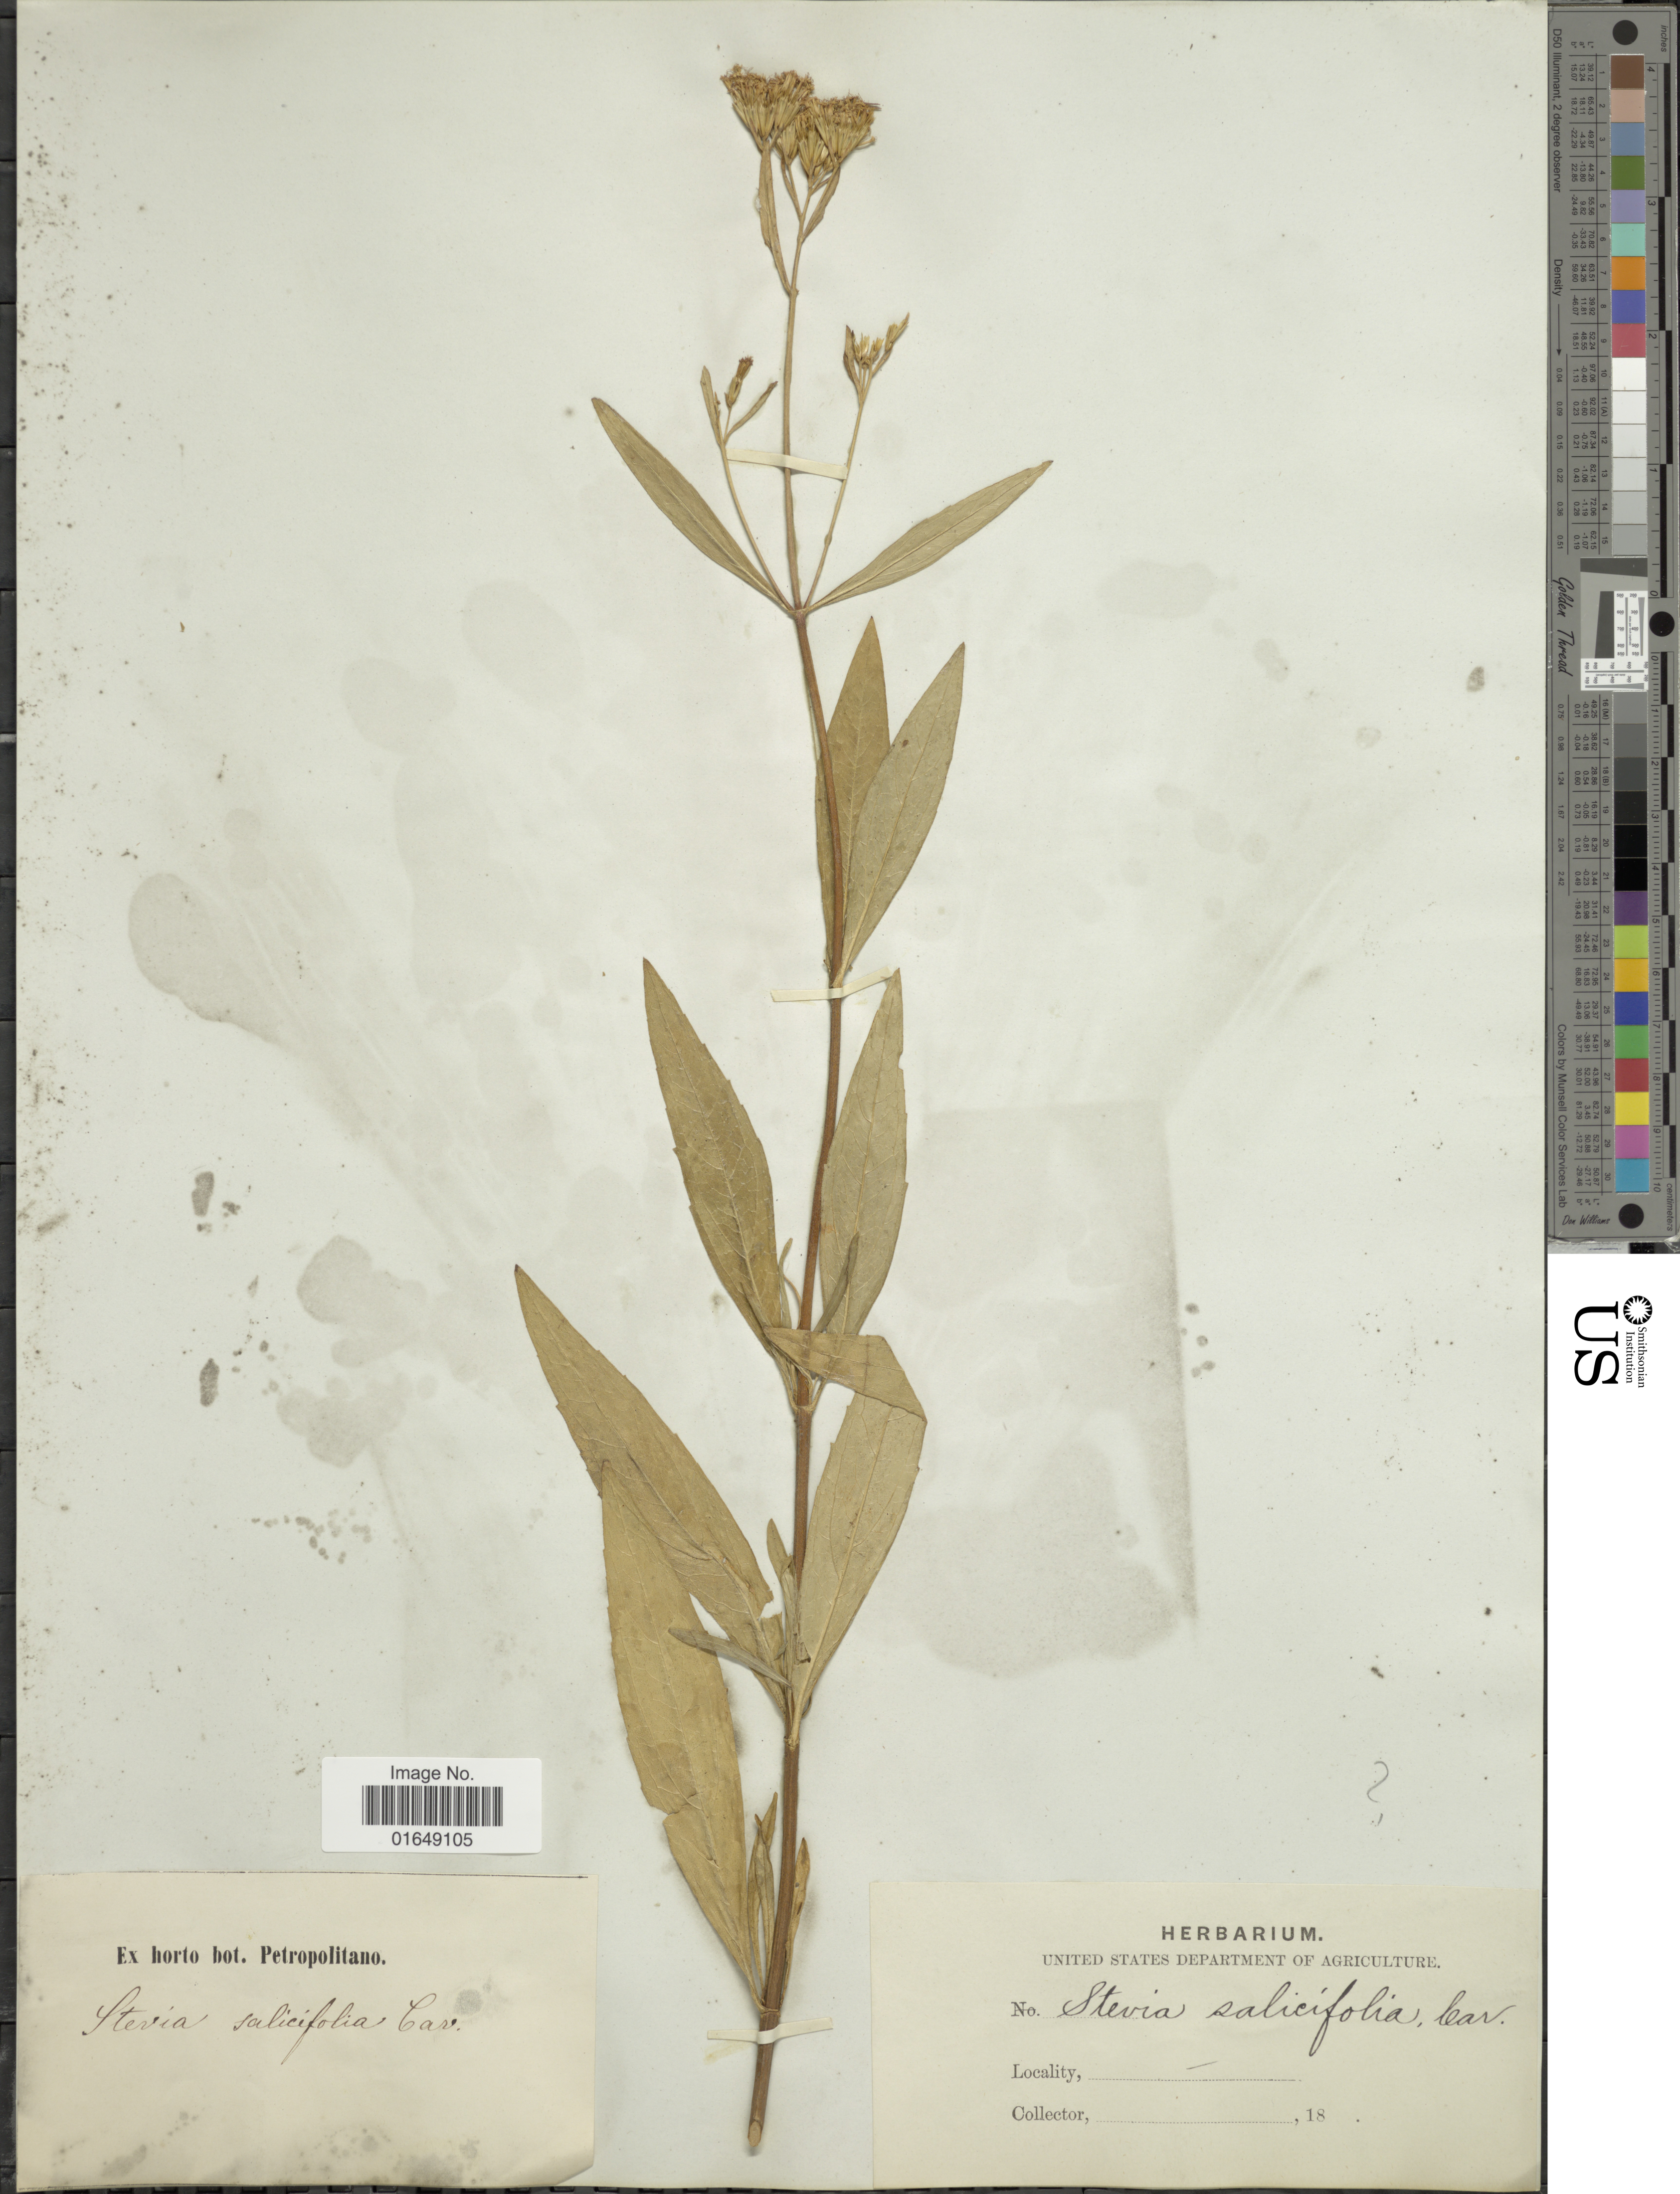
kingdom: Plantae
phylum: Tracheophyta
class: Magnoliopsida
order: Asterales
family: Asteraceae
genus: Stevia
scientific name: Stevia salicifolia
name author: Cav.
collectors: Facchini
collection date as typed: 18